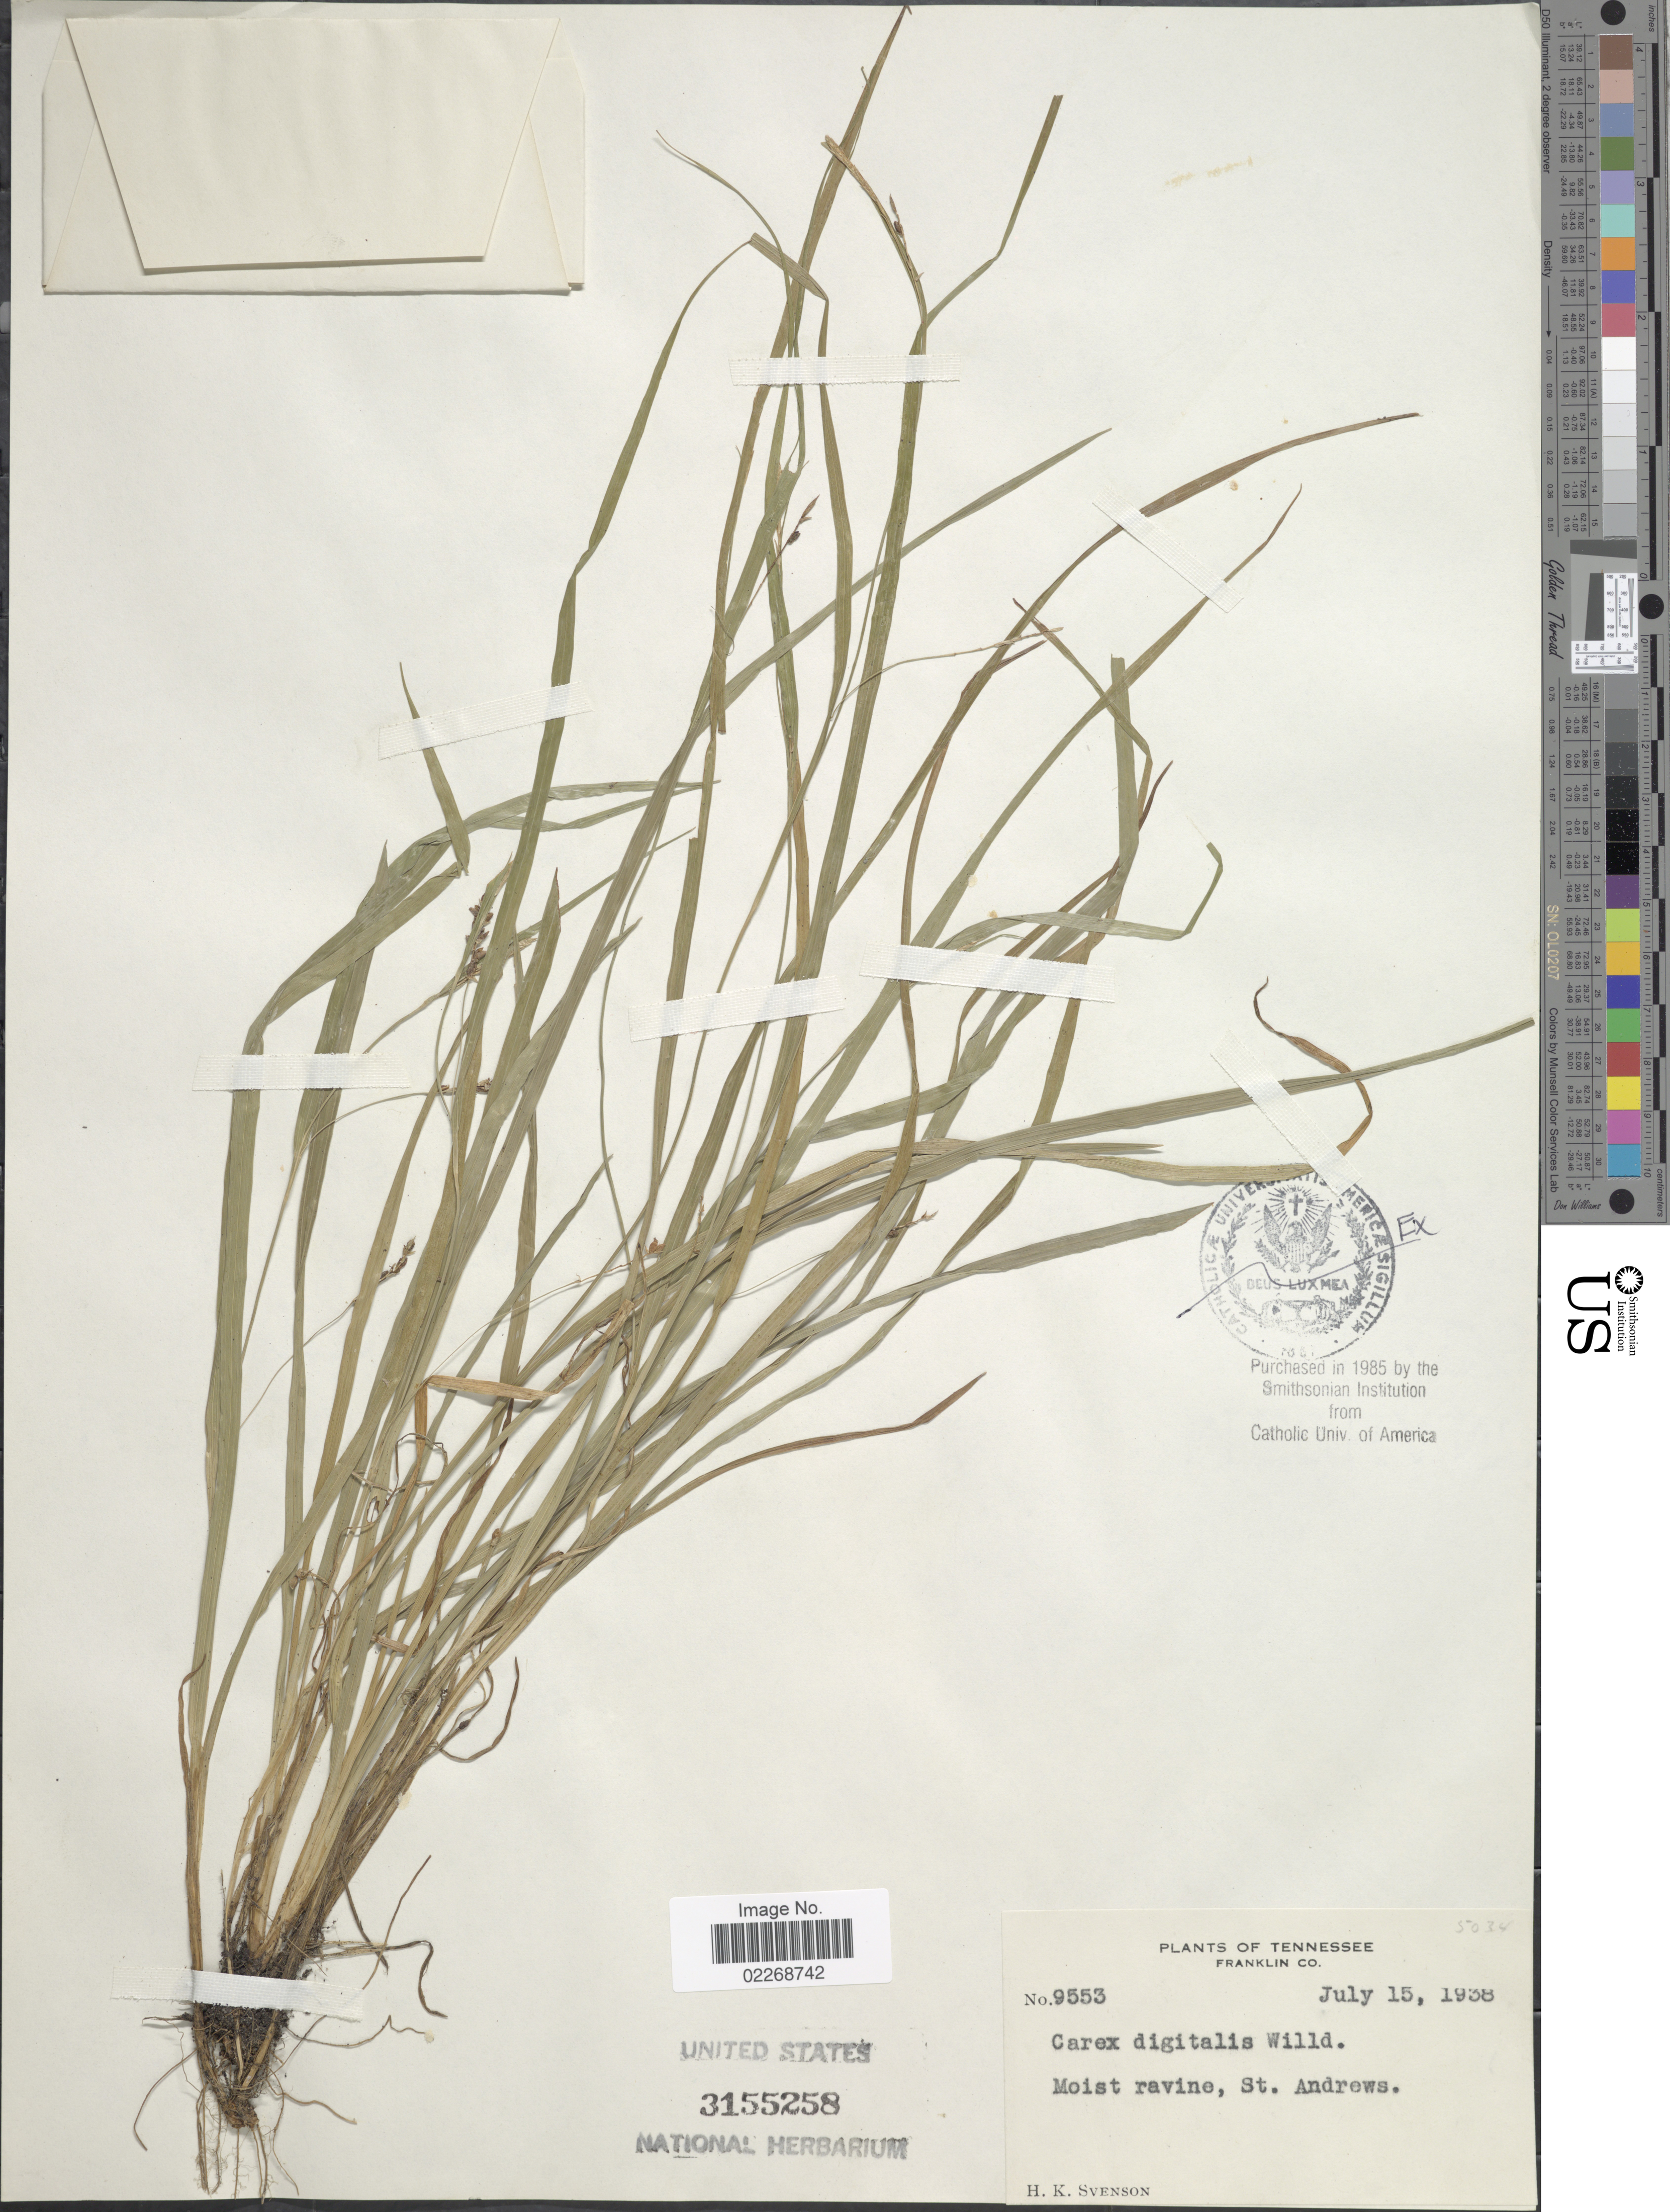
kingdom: Plantae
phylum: Tracheophyta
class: Liliopsida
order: Poales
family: Cyperaceae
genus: Carex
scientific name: Carex digitalis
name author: Willd.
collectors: H. K. Svenson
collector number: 9553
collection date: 1938-07-15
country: United States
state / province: Tennessee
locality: Franklin Co. Moist ravine, St. Andrews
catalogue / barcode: US 3155258